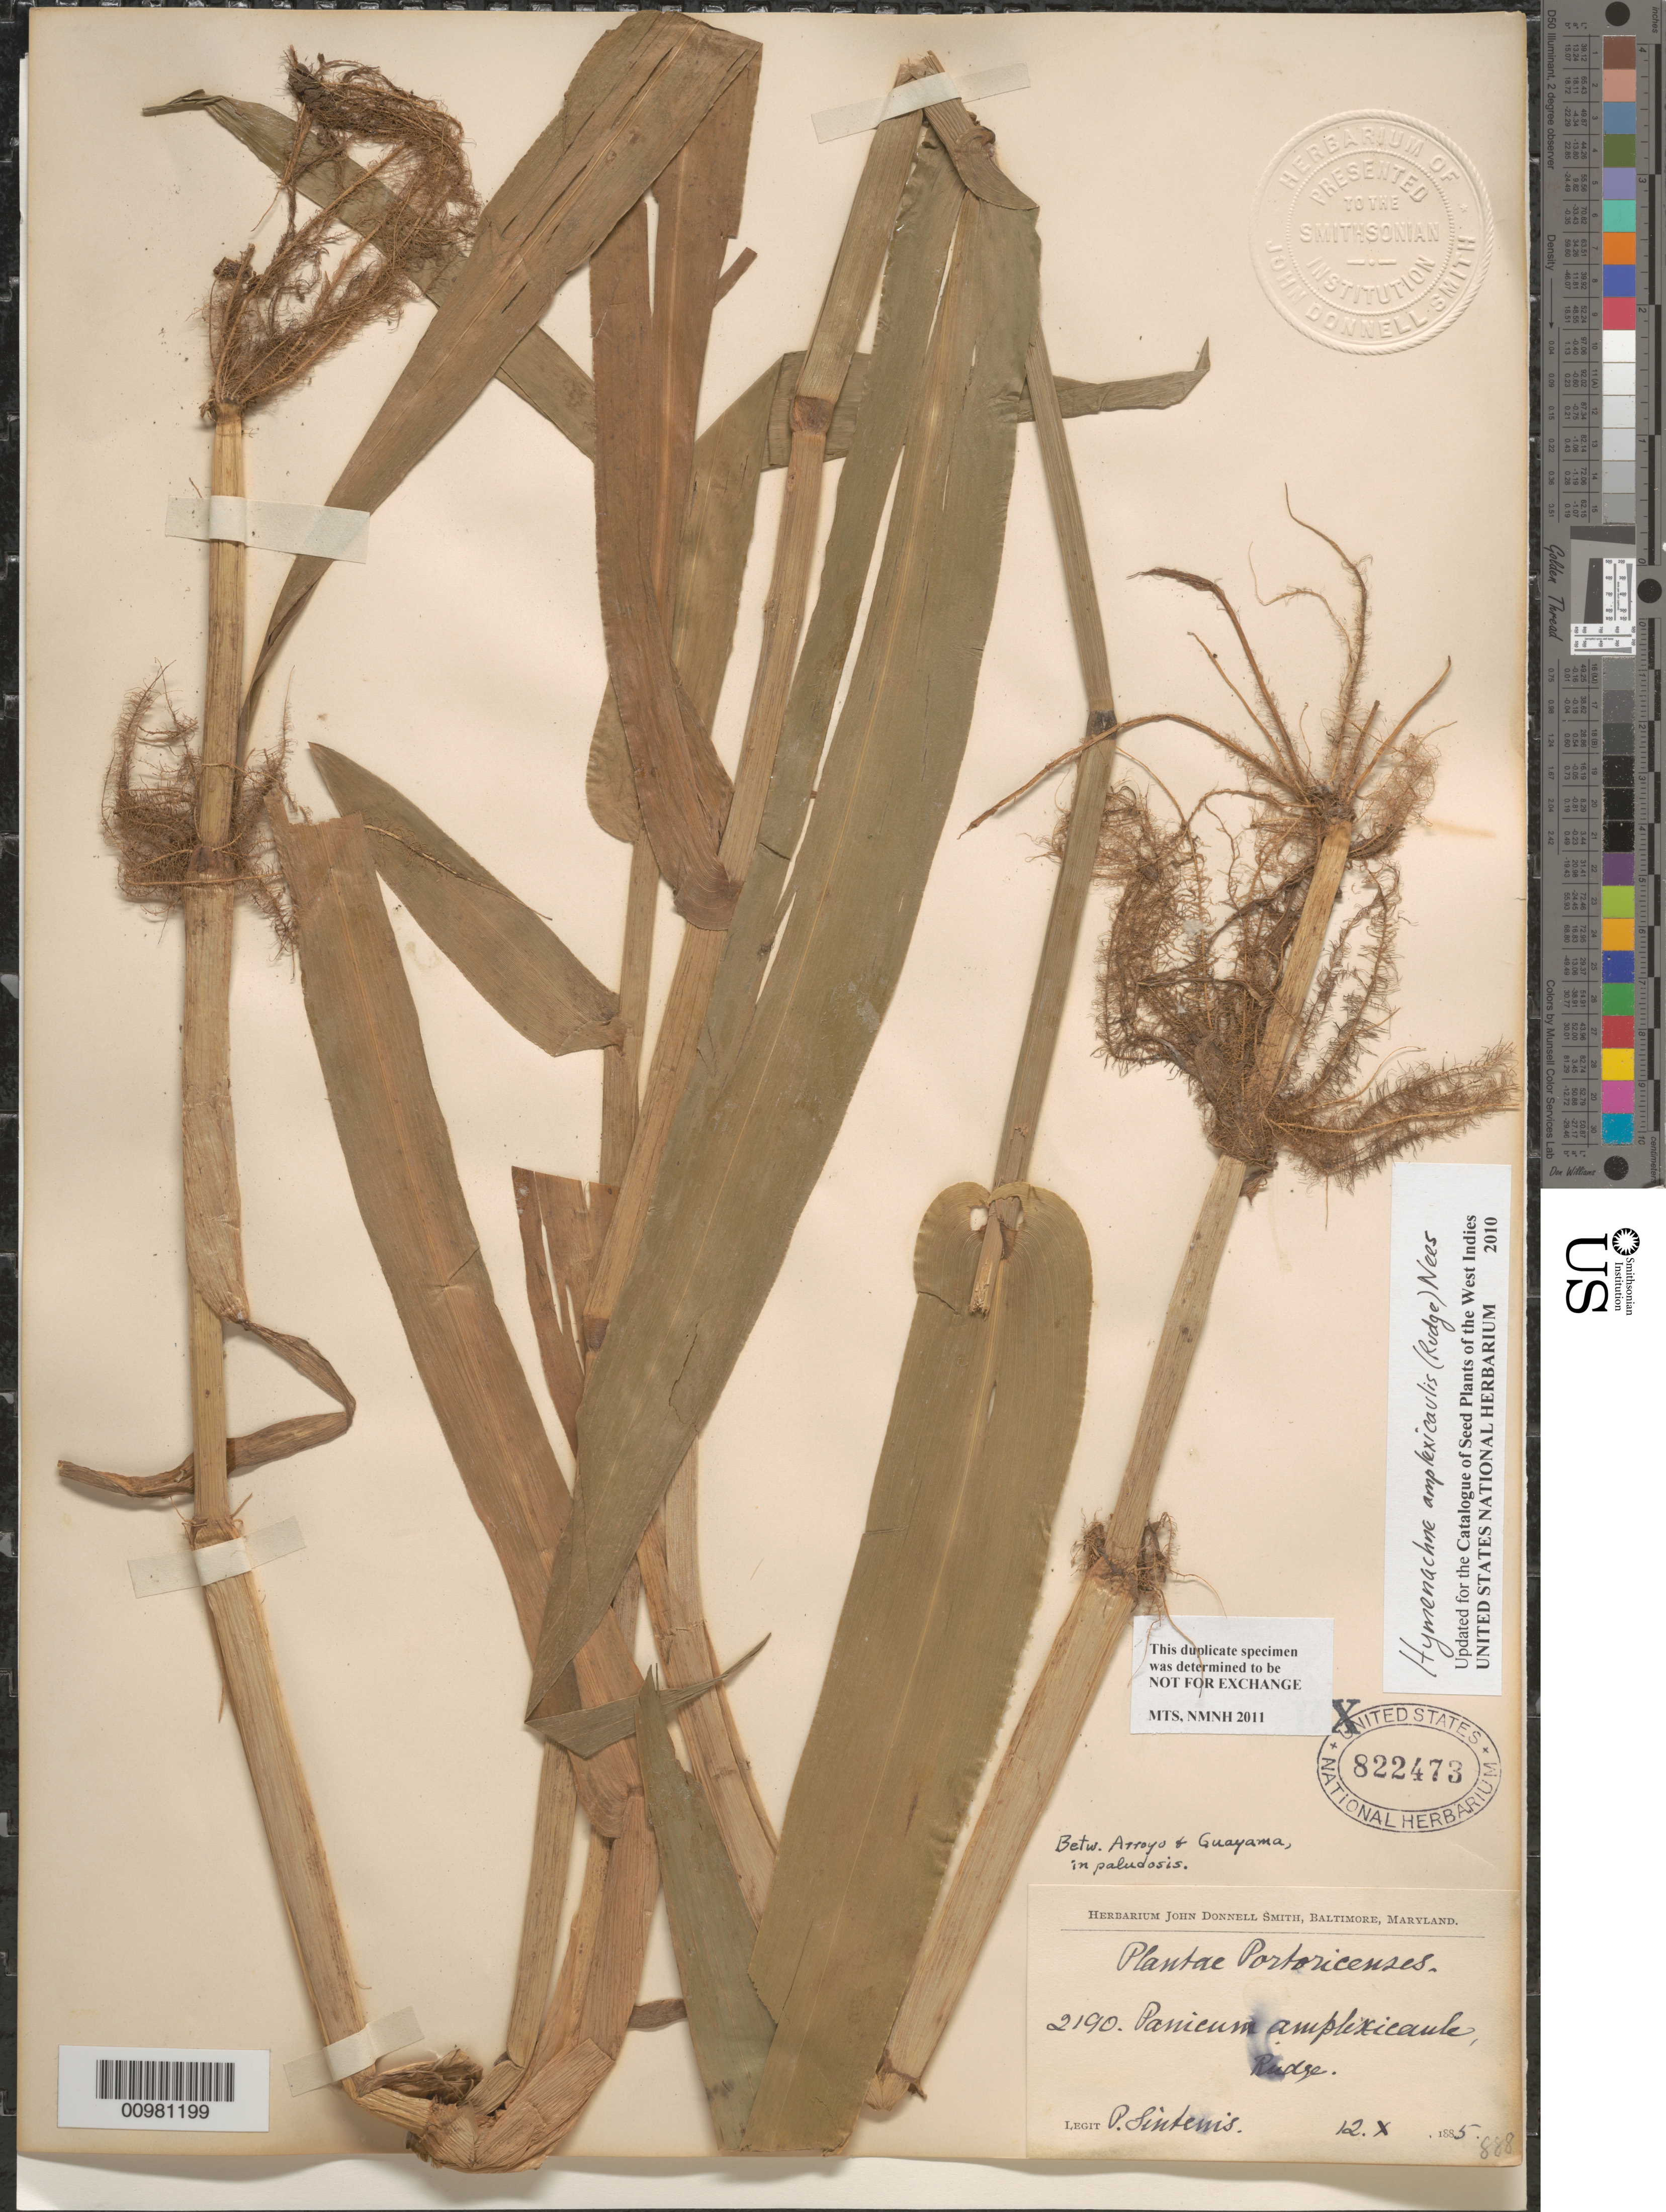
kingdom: Plantae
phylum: Tracheophyta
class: Liliopsida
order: Poales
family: Poaceae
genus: Hymenachne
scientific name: Hymenachne amplexicaulis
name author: (Rudge) Nees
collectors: P. Sintenis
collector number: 2190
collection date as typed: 12 Oct 1885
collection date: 1885-10-12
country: Puerto Rico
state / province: Guayama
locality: Inter Arroyo et Guayama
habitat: In paludosis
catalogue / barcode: US 822473